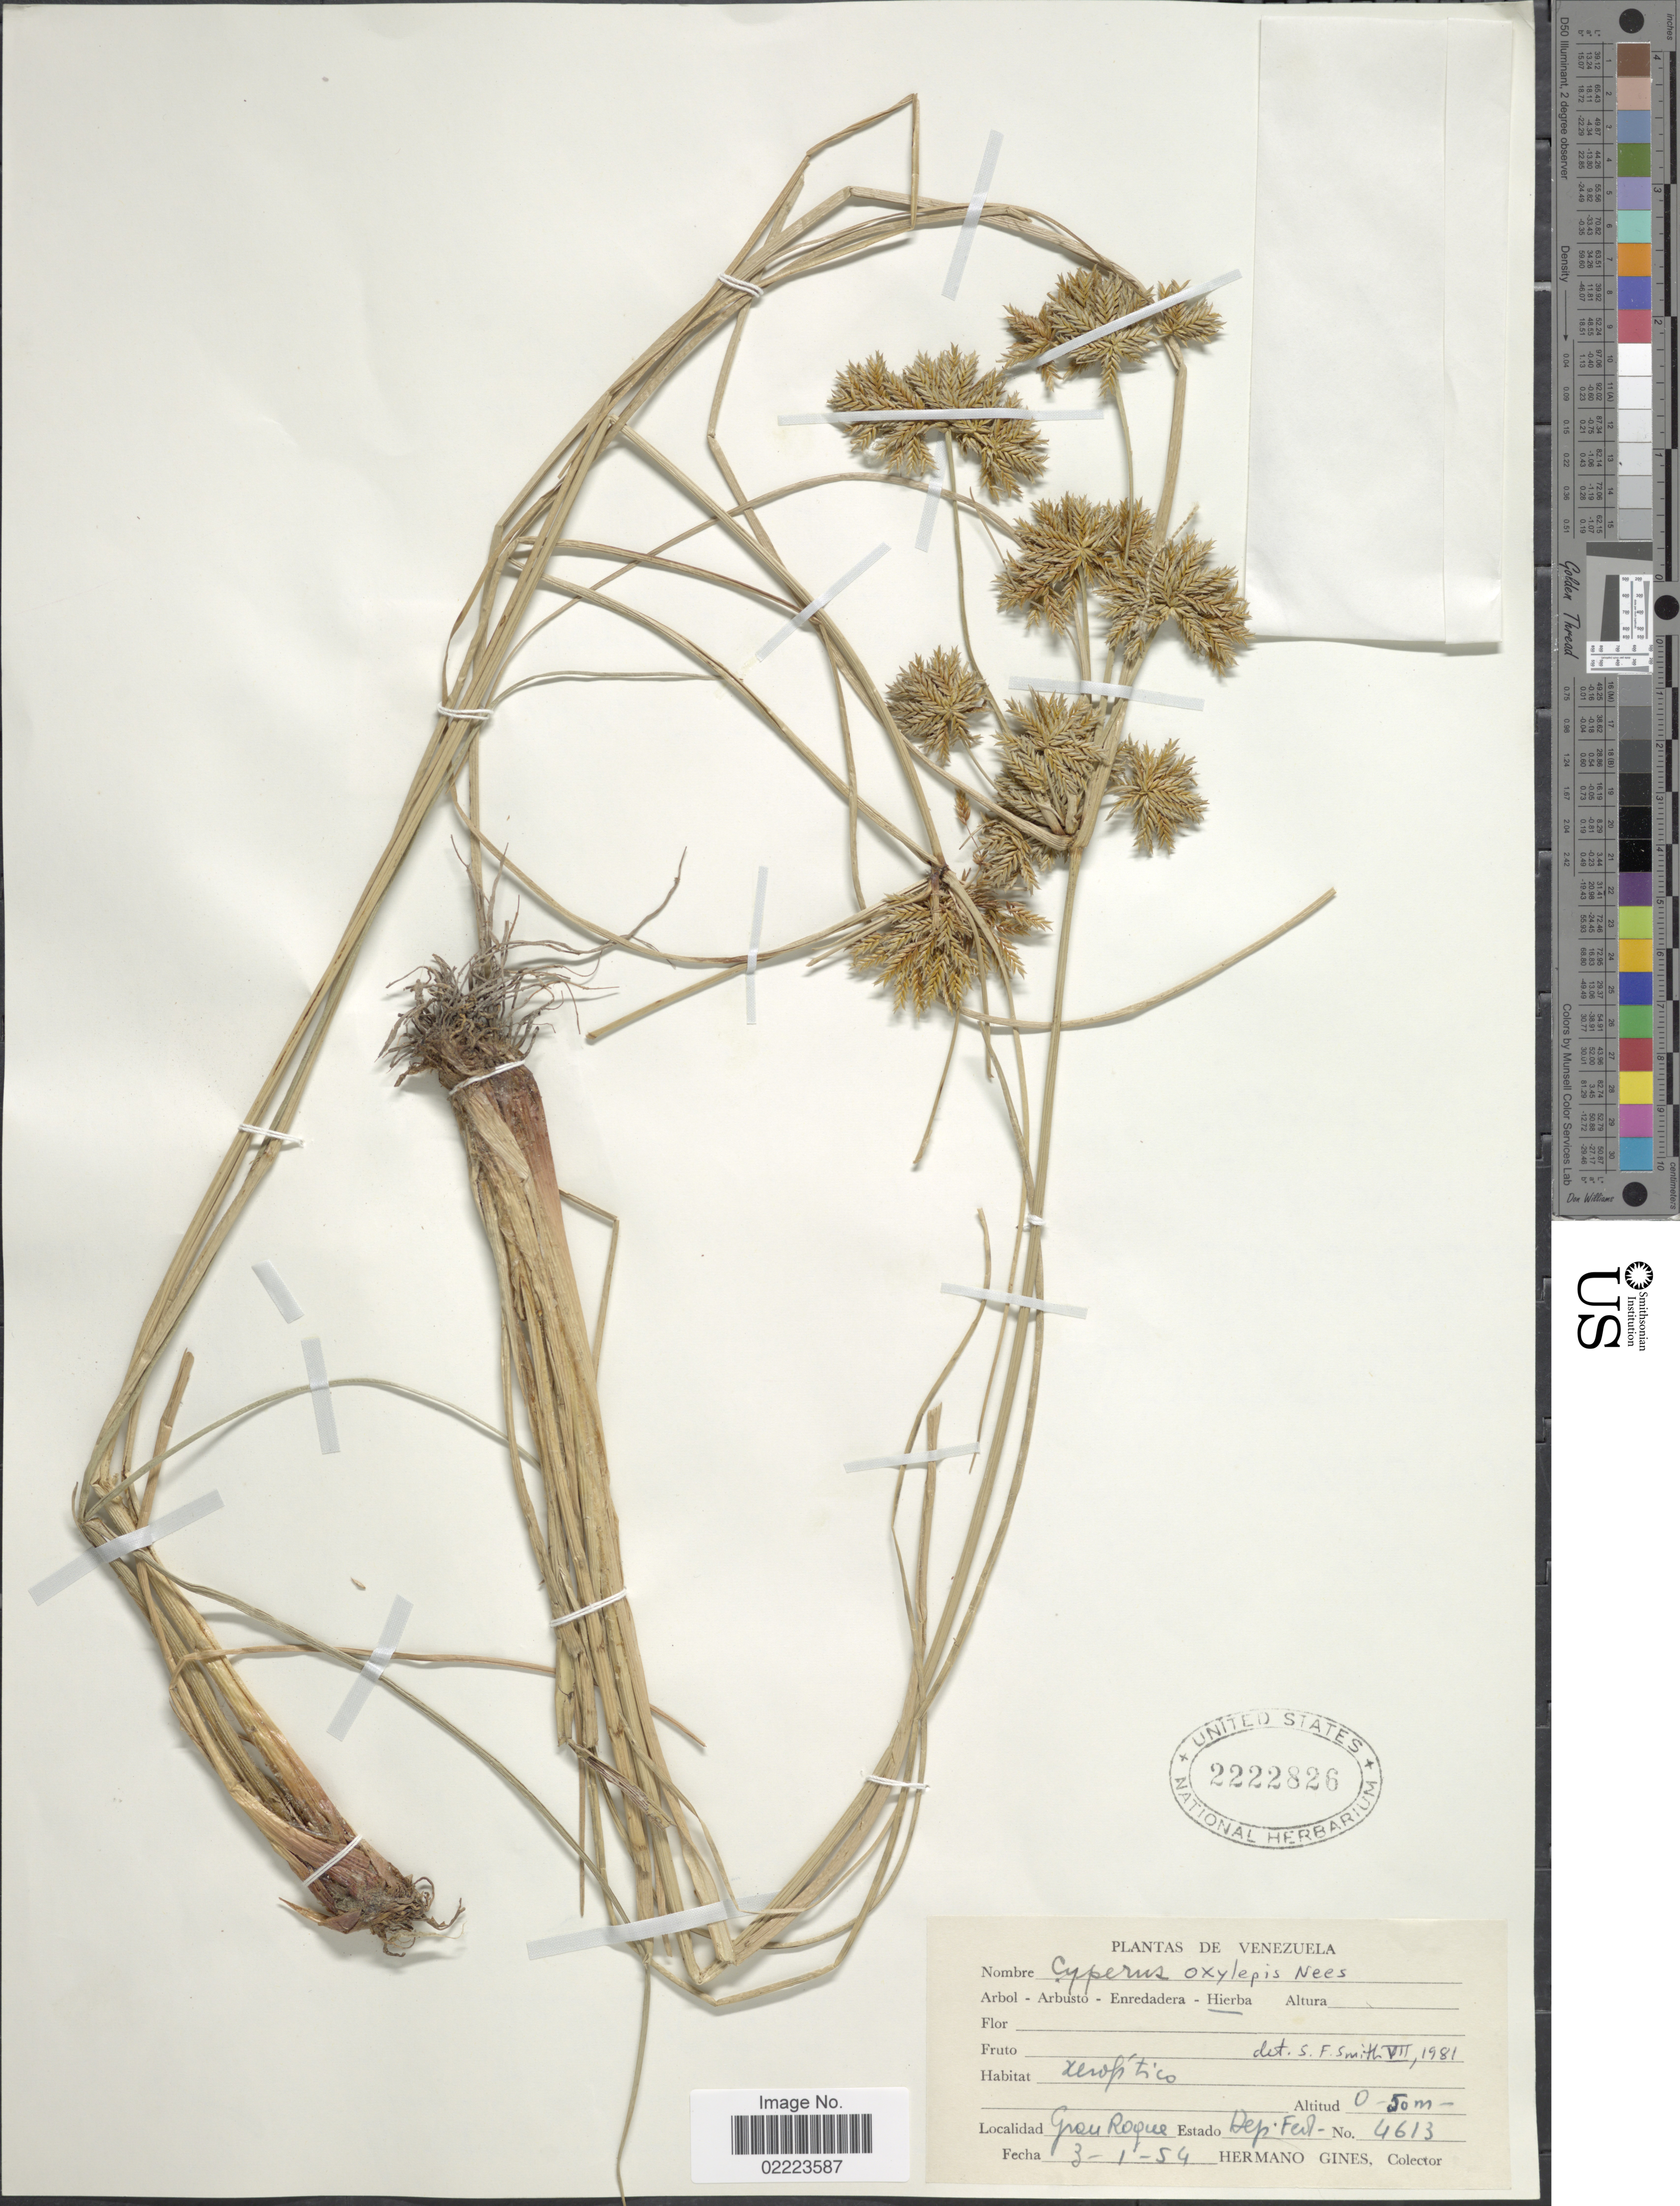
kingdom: Plantae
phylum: Tracheophyta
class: Liliopsida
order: Poales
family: Cyperaceae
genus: Cyperus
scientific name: Cyperus oxylepis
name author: Nees ex Steud.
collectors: Bro. Gines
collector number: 4613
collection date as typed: Transcribed d/m/y: 3/1/54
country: Venezuela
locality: Gran Roque, Estado Dep. Fed.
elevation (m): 0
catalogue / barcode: US 2222826